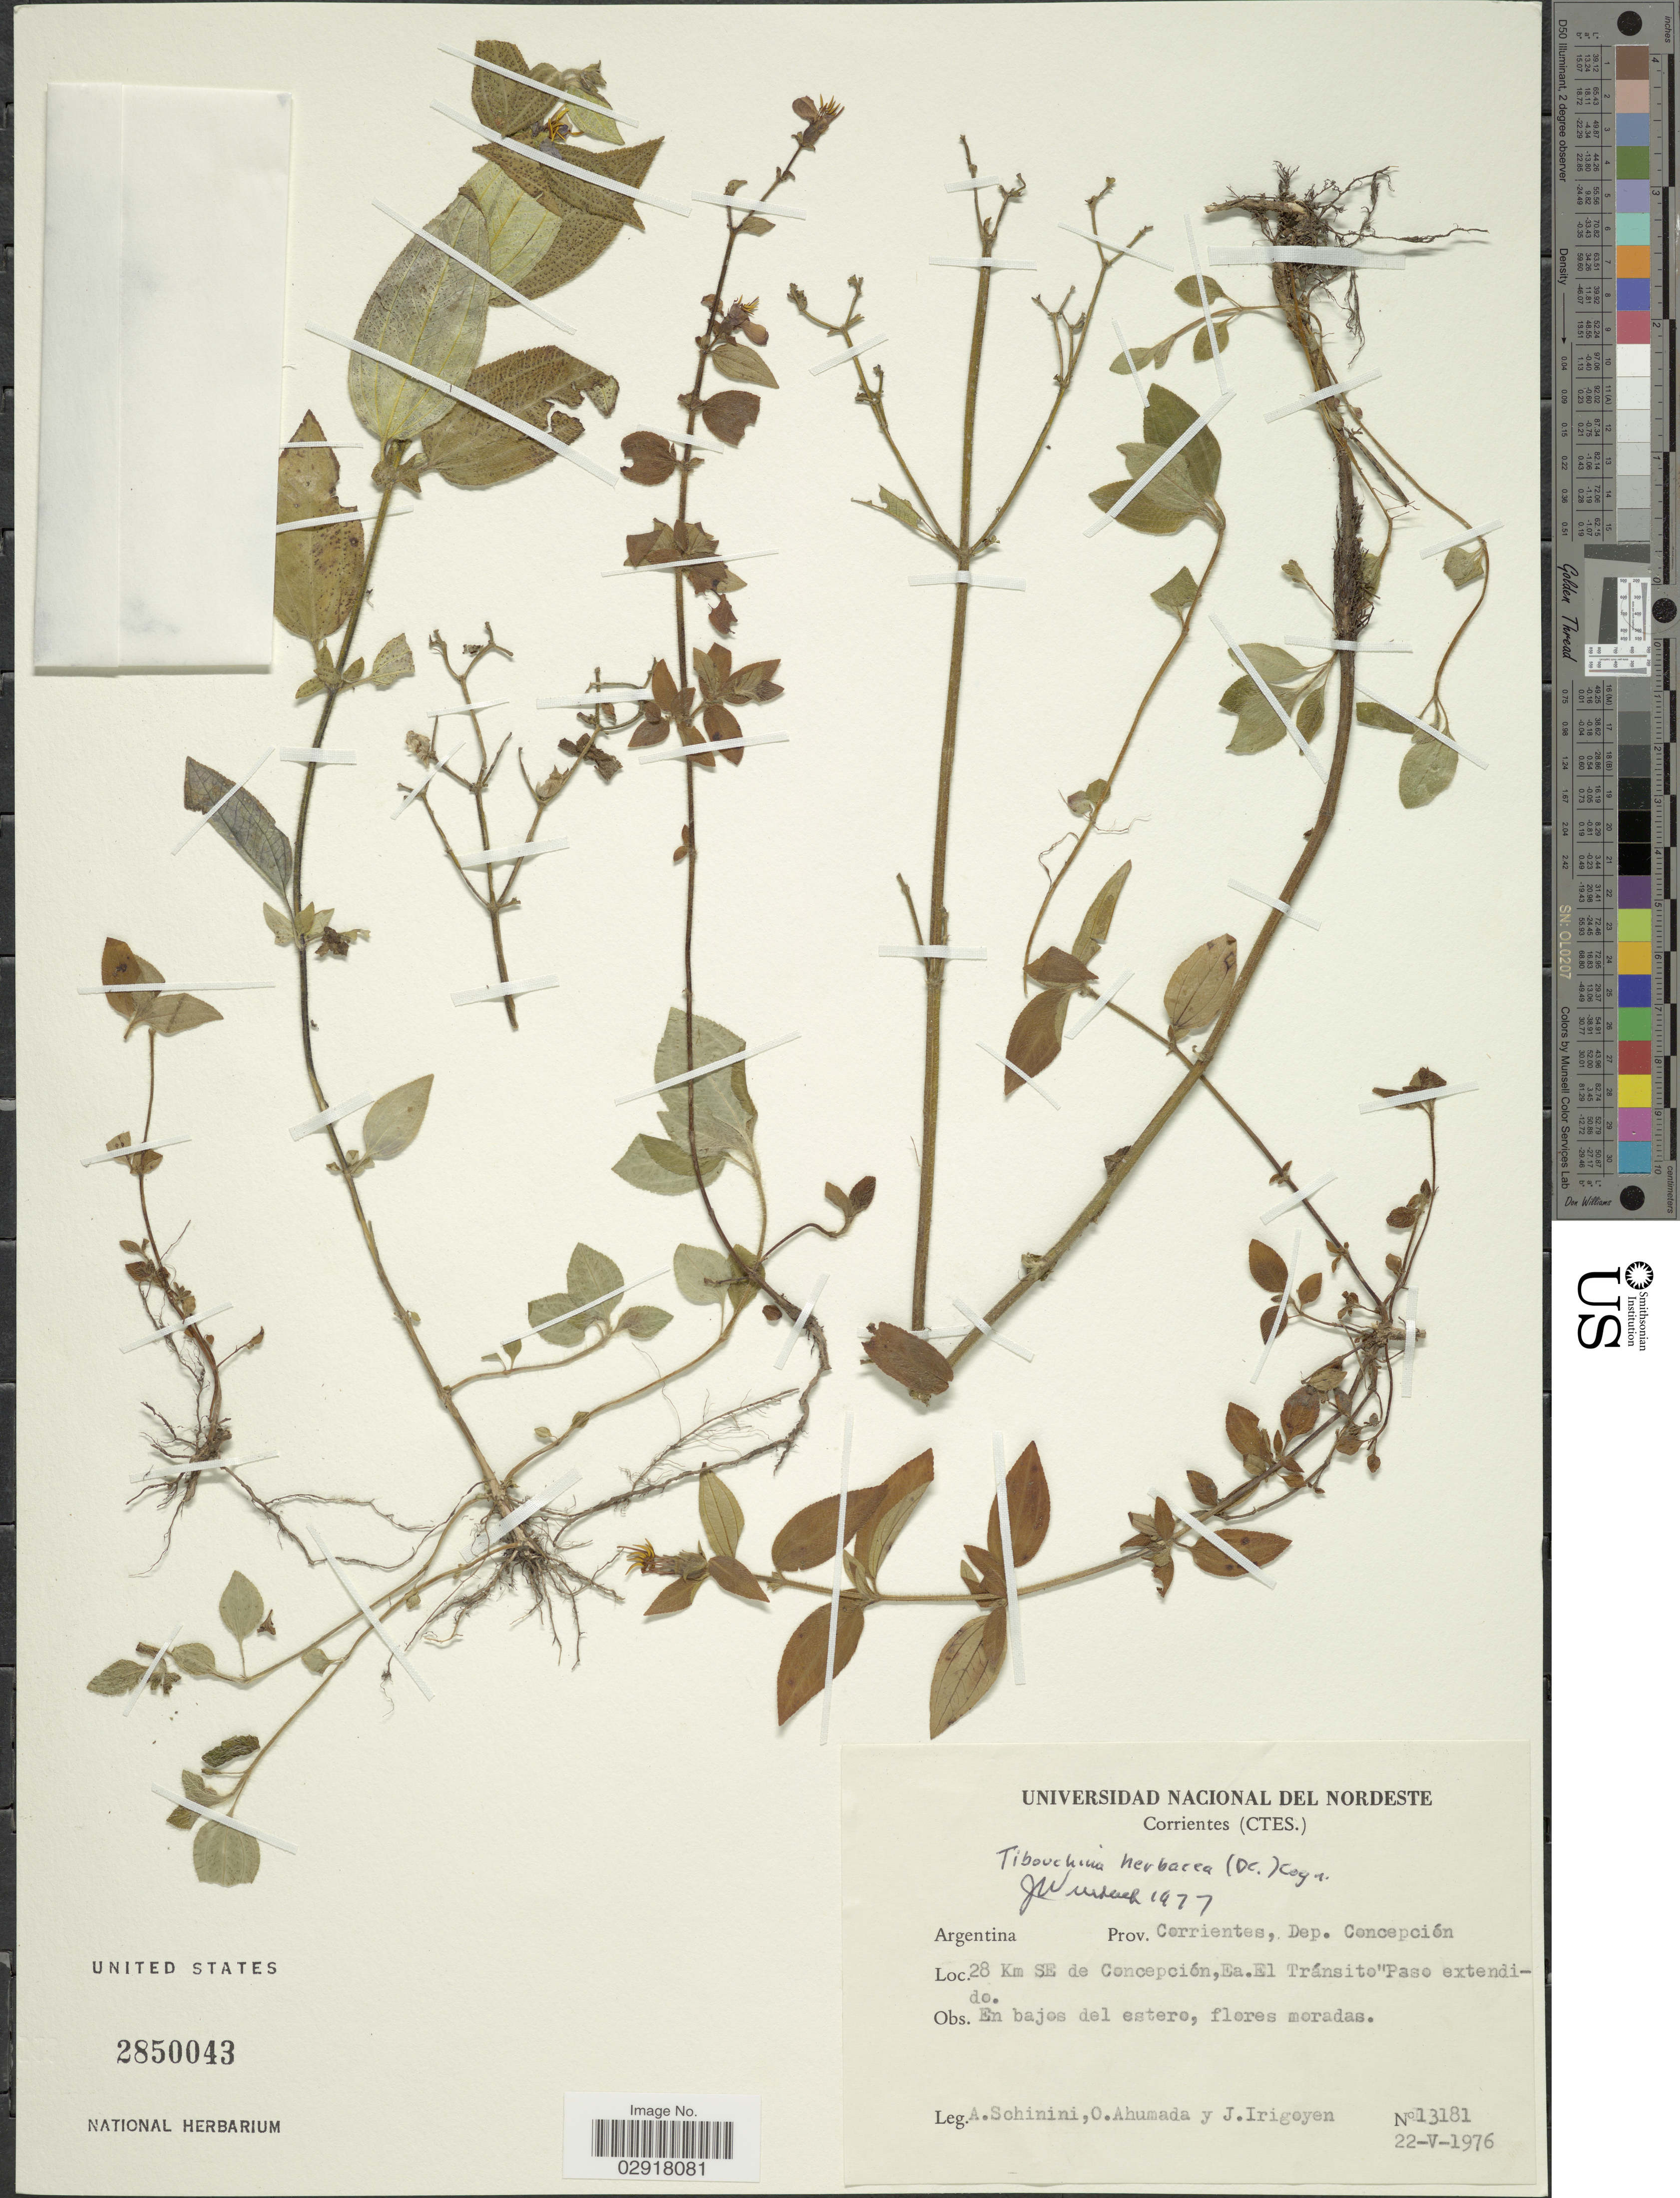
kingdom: Plantae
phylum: Tracheophyta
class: Magnoliopsida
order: Myrtales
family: Melastomataceae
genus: Chaetogastra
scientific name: Chaetogastra herbacea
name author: (DC.) P.J.F. Guim. & Michelang.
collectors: A. Schinini, O. Ahumada & J. Irigoyen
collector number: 13181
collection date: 1976-05-22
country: Argentina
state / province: Corrientes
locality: Dep. Concepción. 28 Km SE de Concepción, Ea. El Tránsito Paso extendo. En bajos del estero.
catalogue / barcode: US 2850043